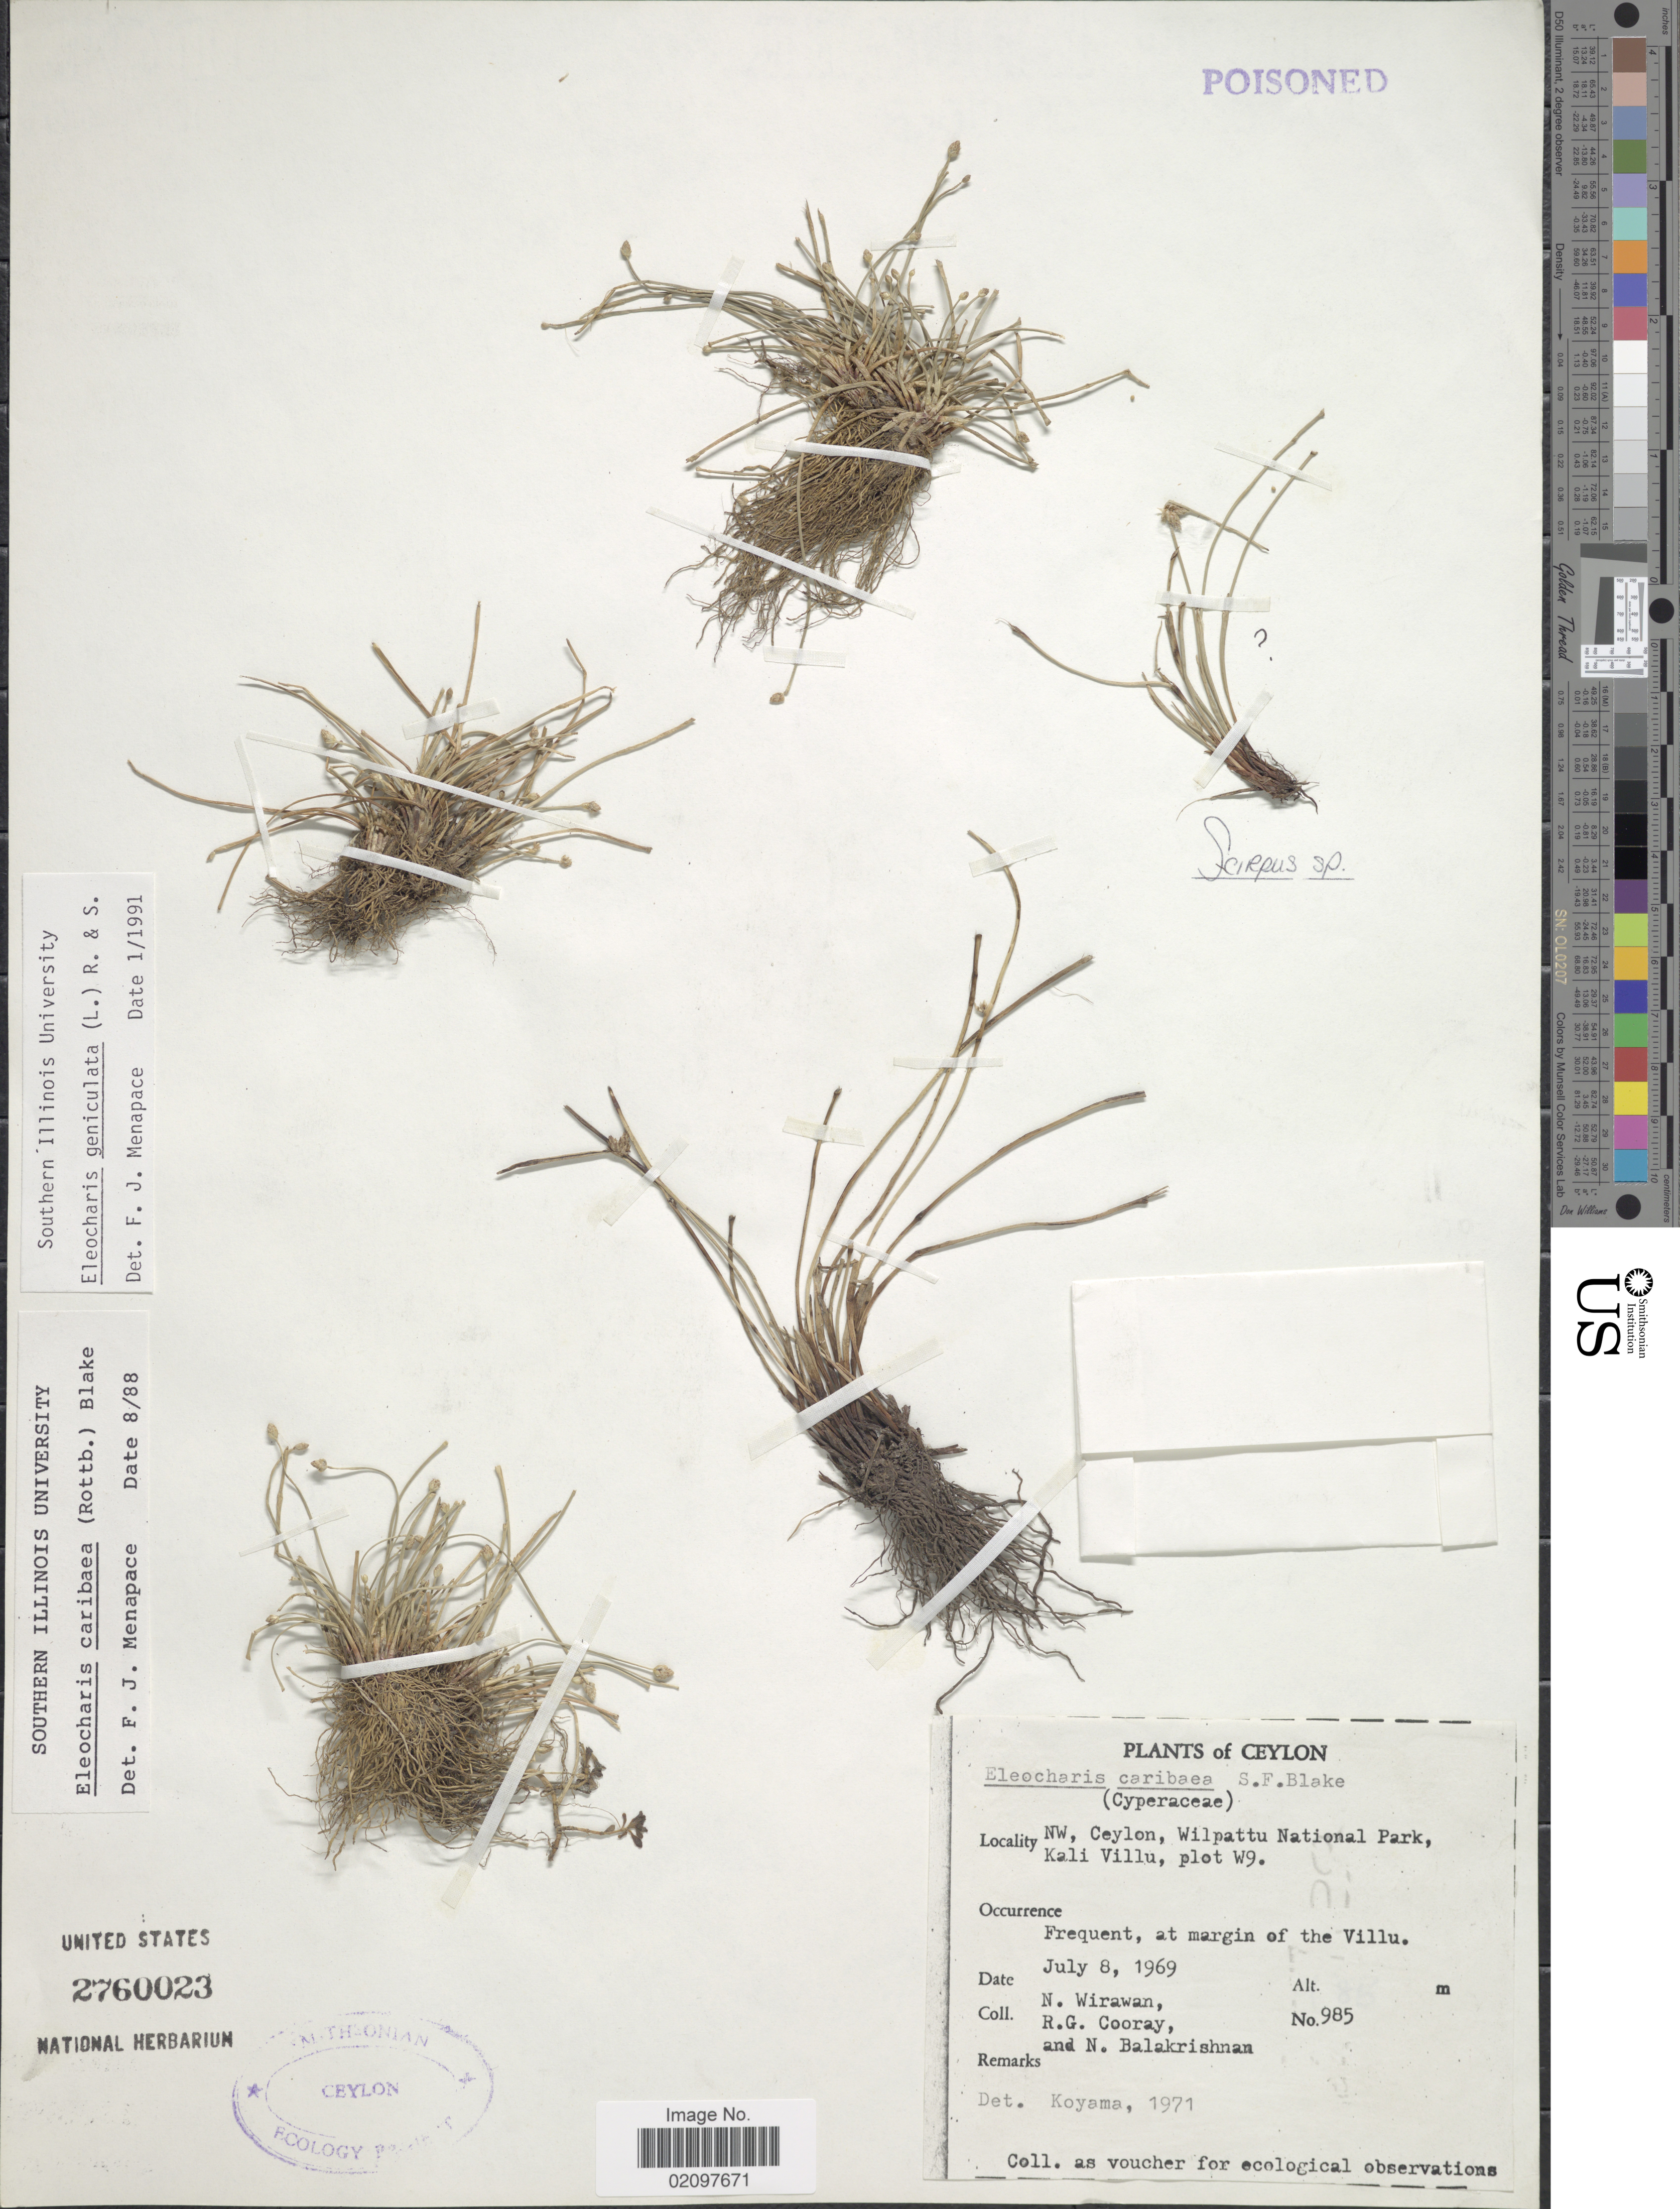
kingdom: Plantae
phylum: Tracheophyta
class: Liliopsida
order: Poales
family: Cyperaceae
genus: Eleocharis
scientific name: Eleocharis geniculata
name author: (L.) Roem. & Schult.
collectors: N. Wirawan, R. Cooray & N. Balakrishnan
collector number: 985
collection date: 1969-07-08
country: Sri Lanka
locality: Ceylon, NW, Ceylon, Wilpattu National Park, Kali Villu, plot W9, Frequent, at margin of the Villu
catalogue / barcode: US 2760023